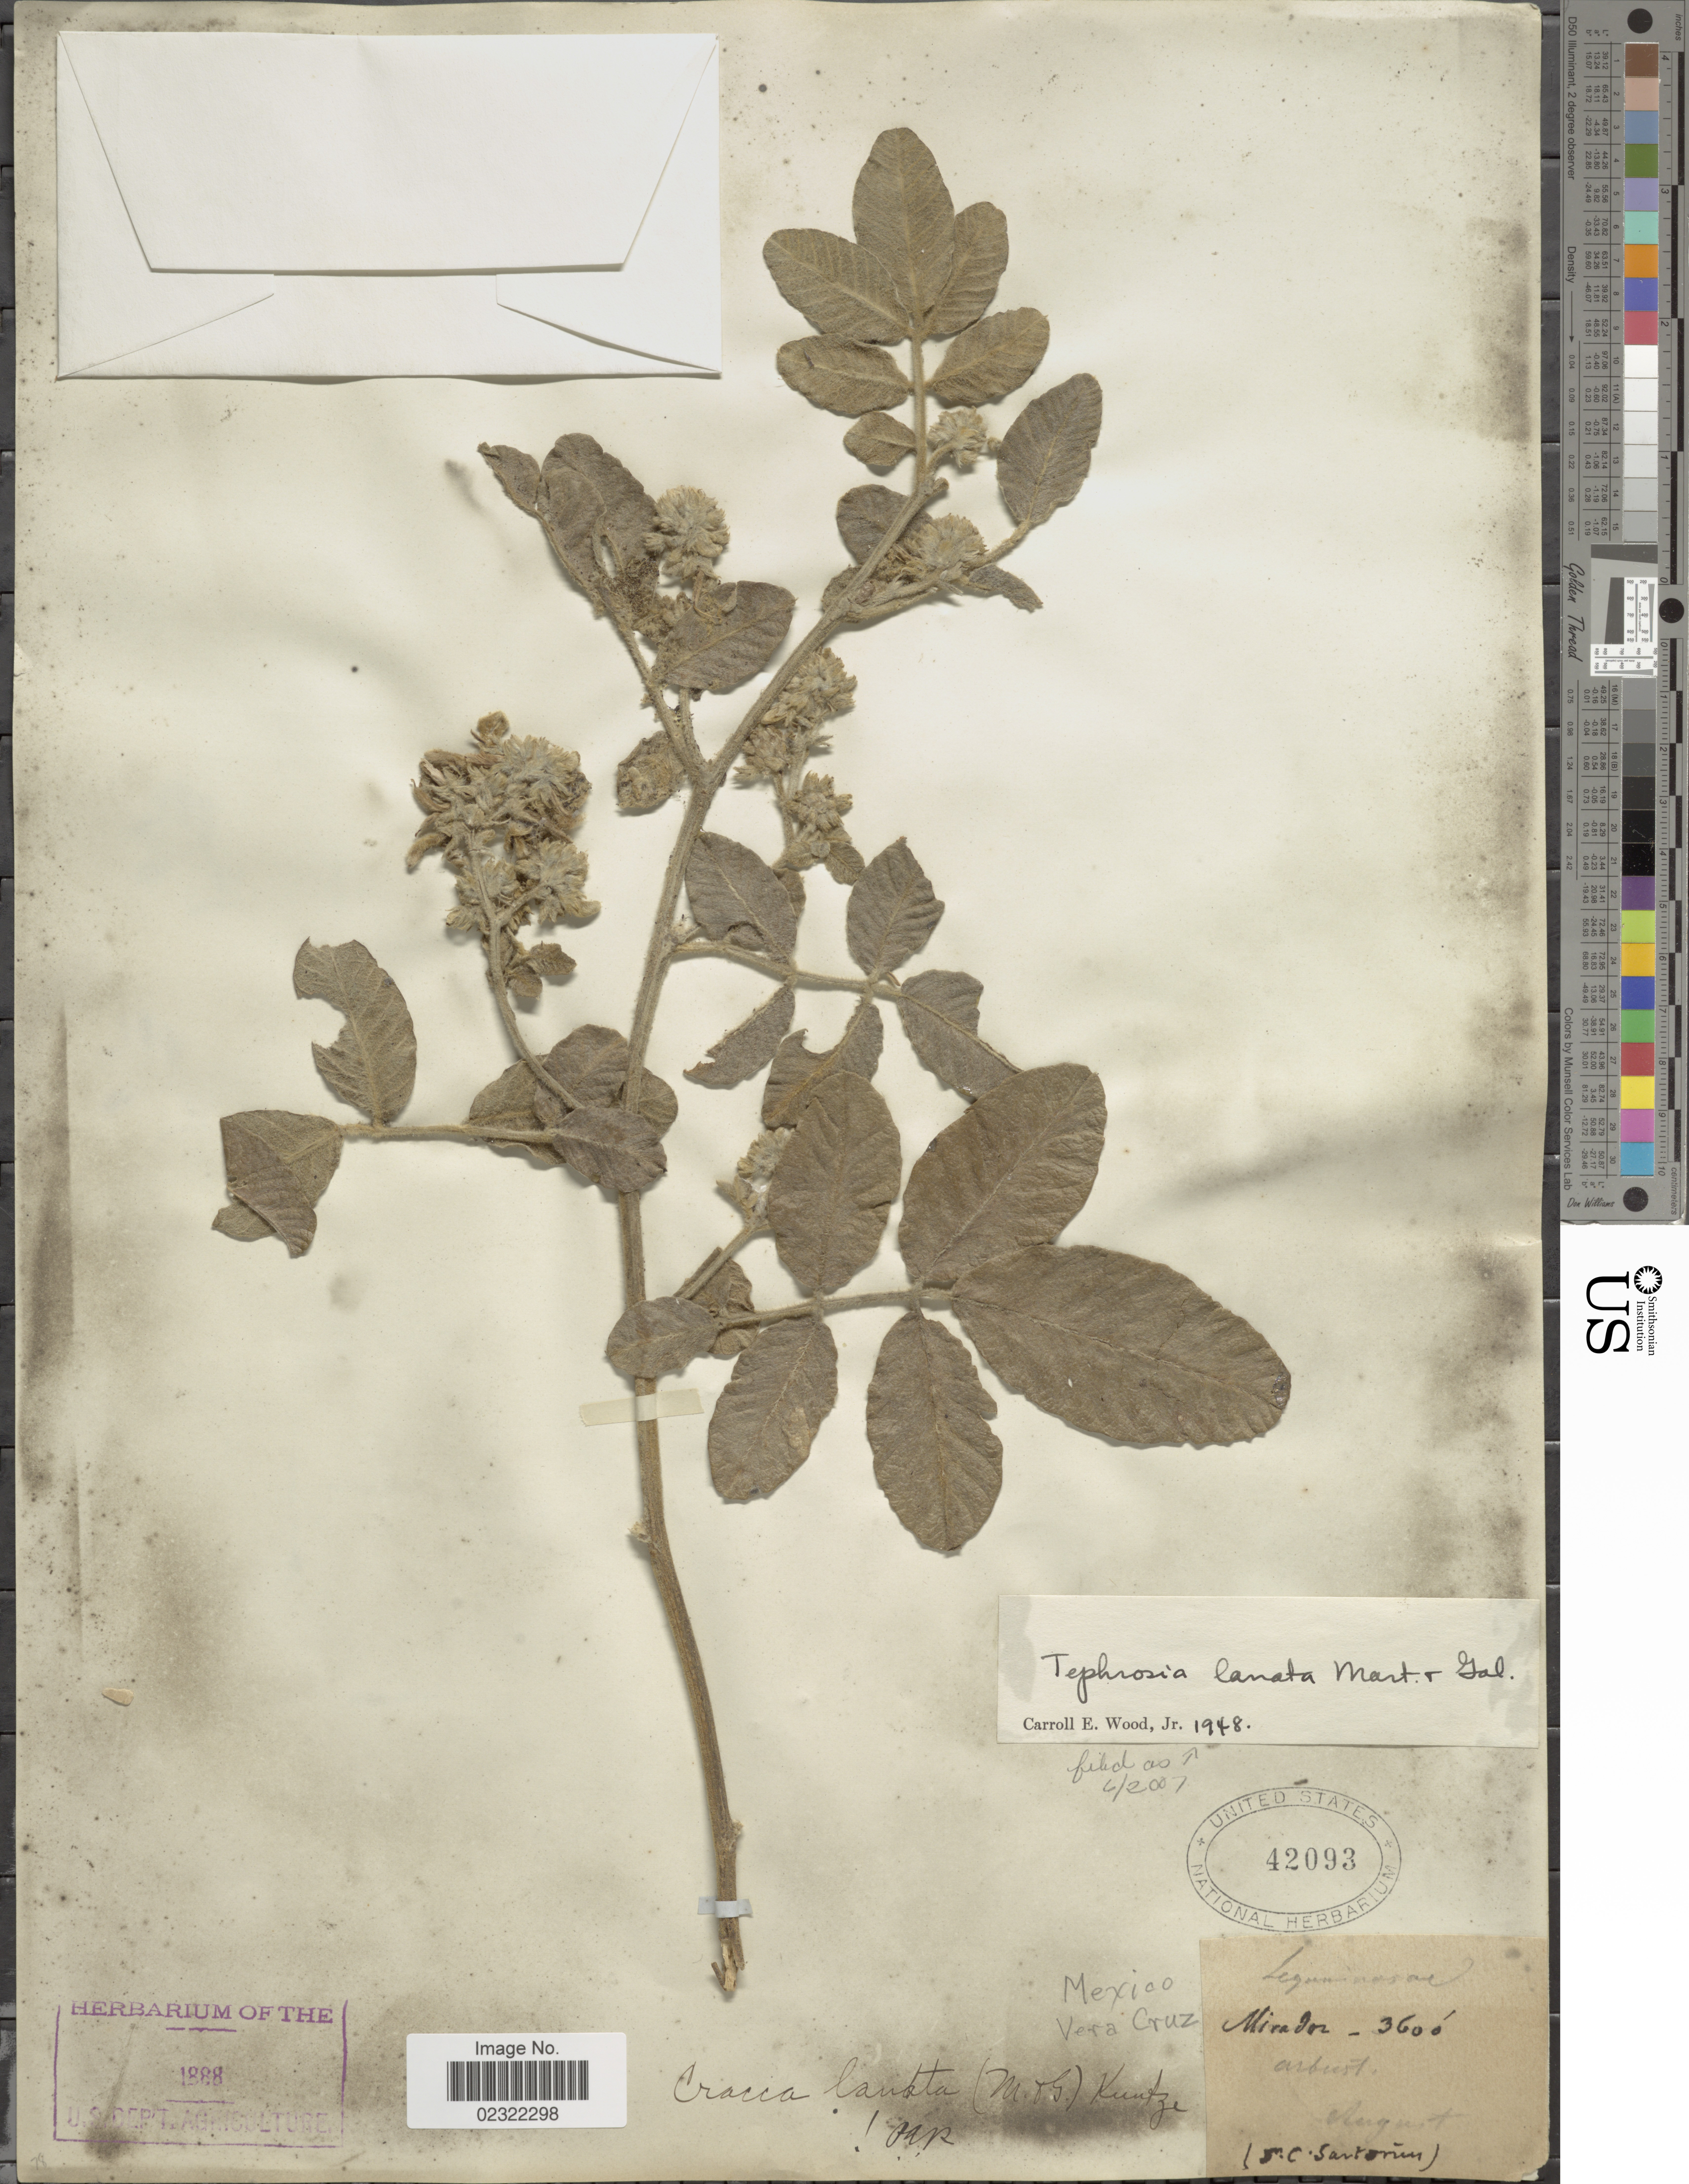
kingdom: Plantae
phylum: Tracheophyta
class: Magnoliopsida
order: Fabales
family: Fabaceae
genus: Tephrosia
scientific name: Tephrosia lanata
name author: M. Martens & Galeotti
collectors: C. Santorius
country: Mexico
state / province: Veracruz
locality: Mexico, Vera Cruz Mirador.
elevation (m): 1097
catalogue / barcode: US 42093